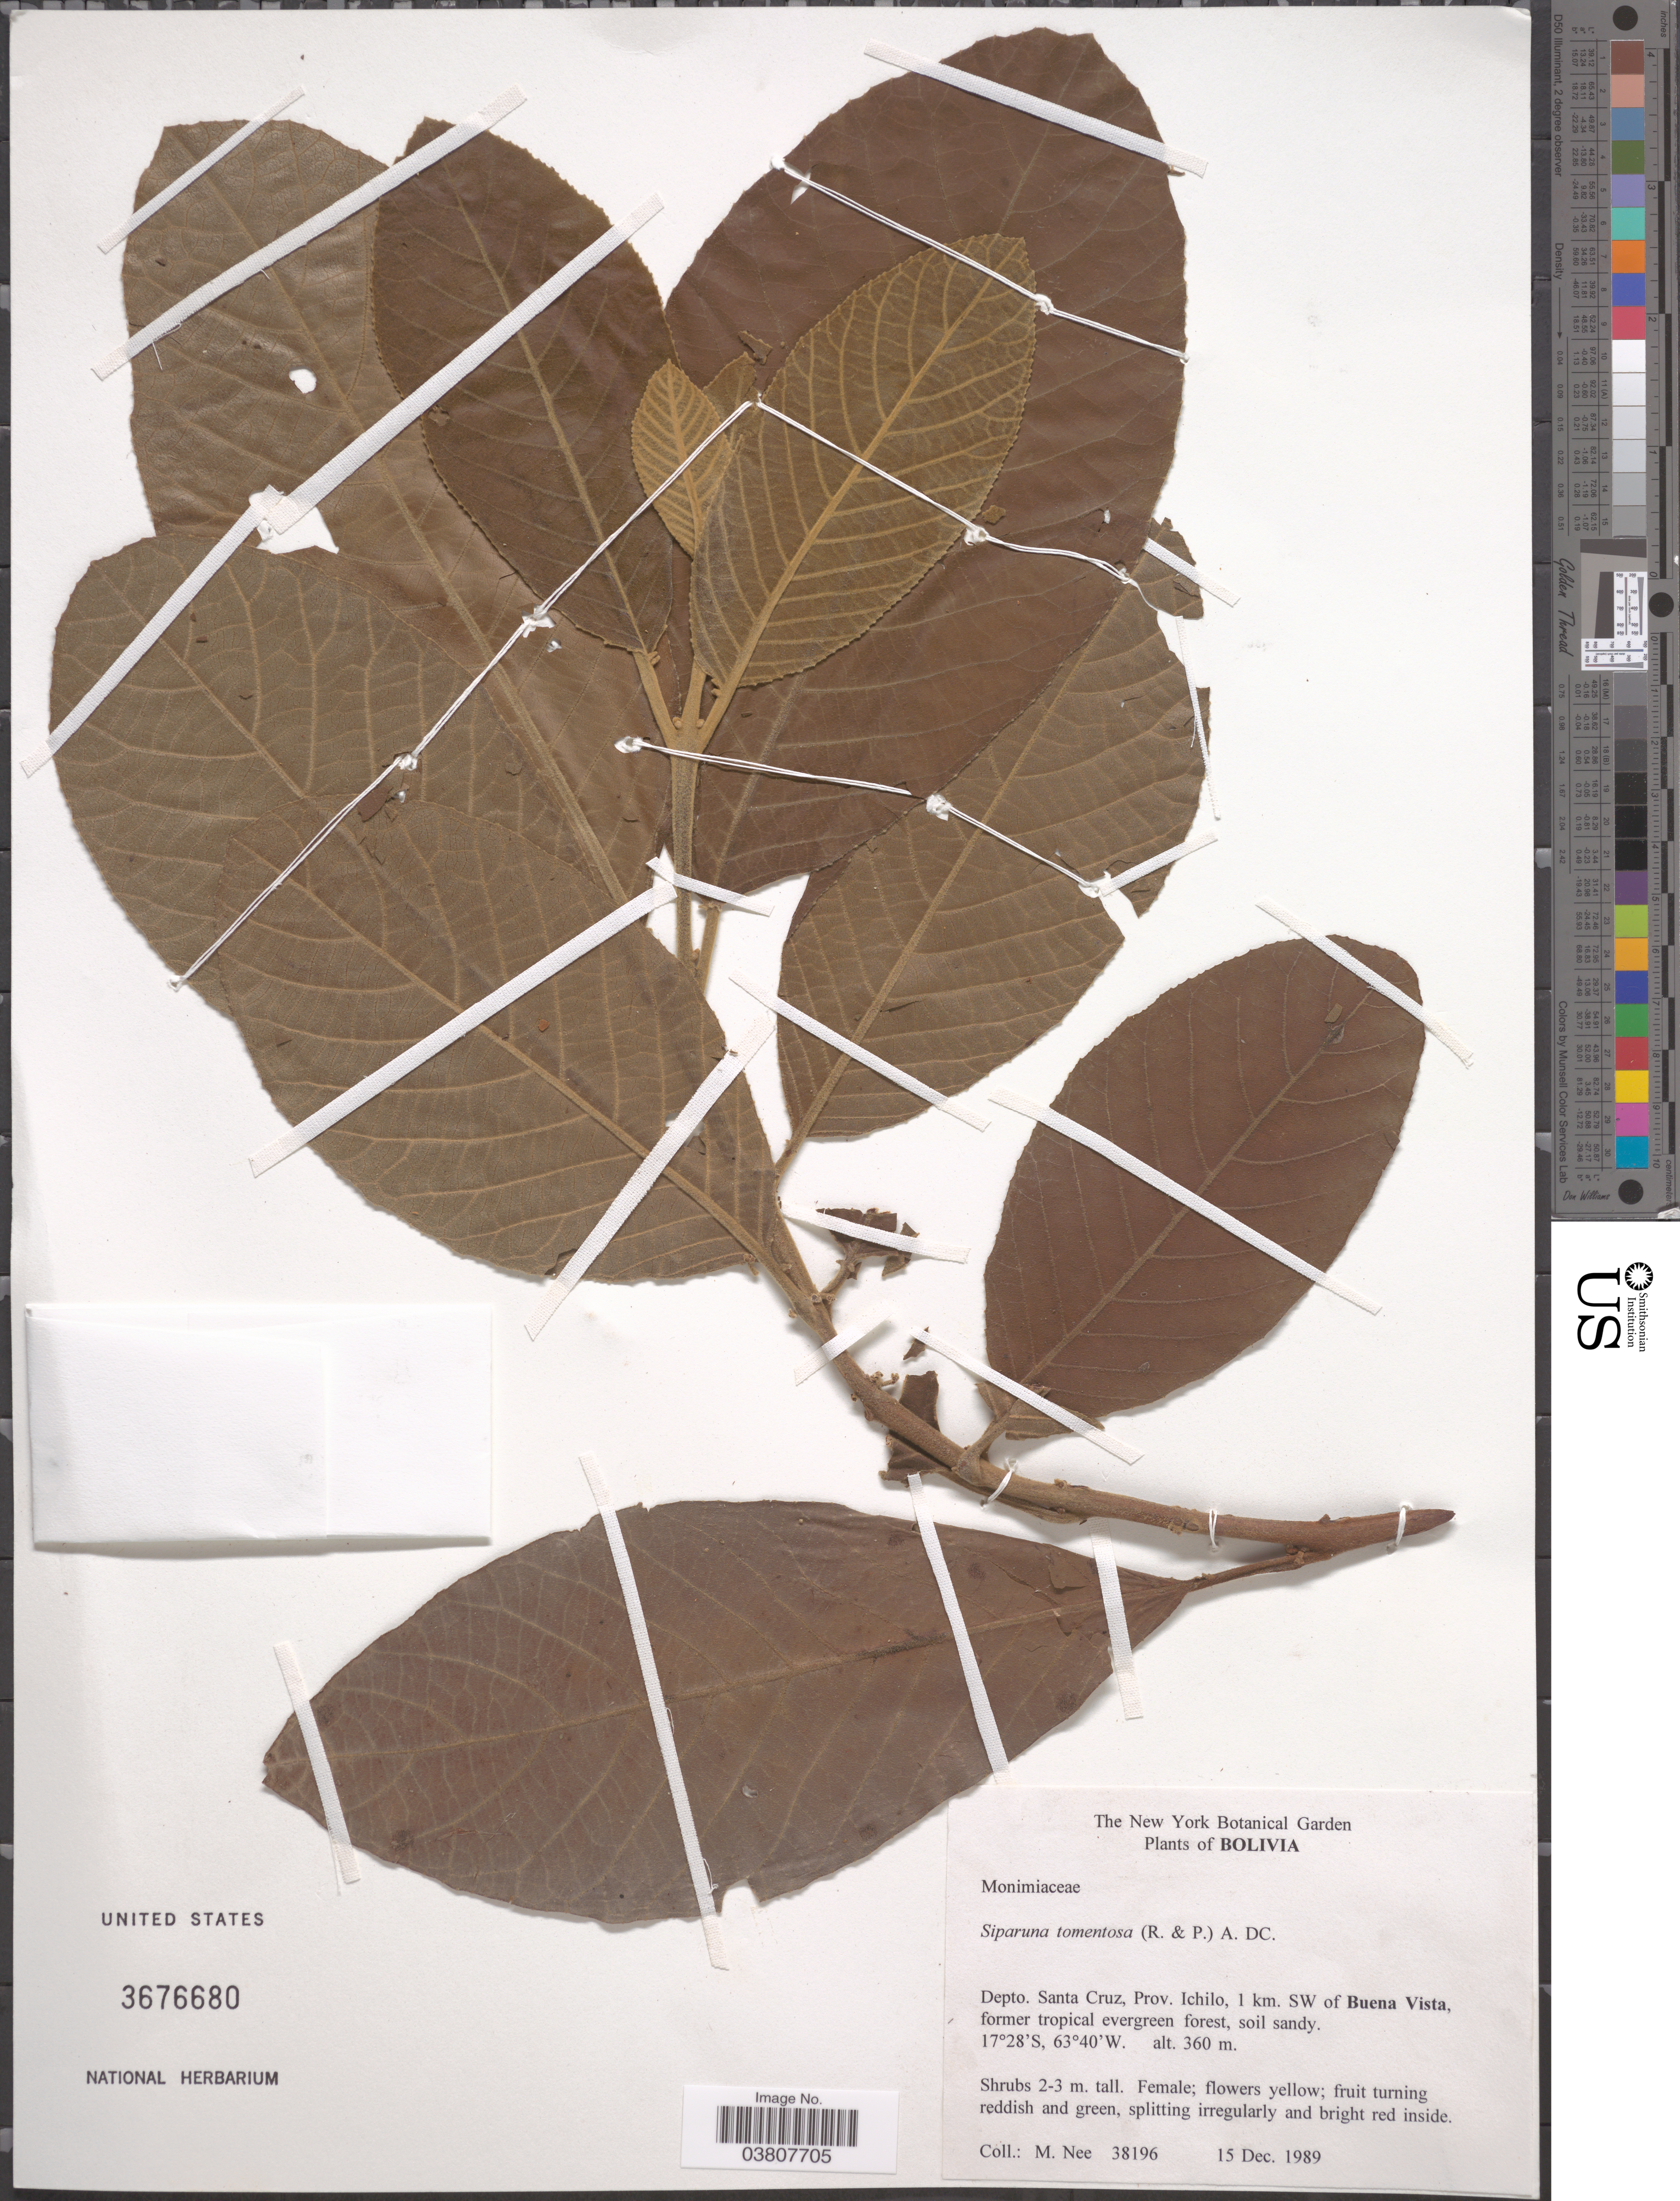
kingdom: Plantae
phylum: Tracheophyta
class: Magnoliopsida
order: Laurales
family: Siparunaceae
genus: Siparuna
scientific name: Siparuna tomentosa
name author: Perkins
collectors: M. Nee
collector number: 38196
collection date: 1989-12-15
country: Bolivia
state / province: Santa Cruz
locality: Depto. Santa Cruz, Prov. Ichilo, 1 km. SW of Buena Vista.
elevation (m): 360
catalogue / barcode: US 3676680